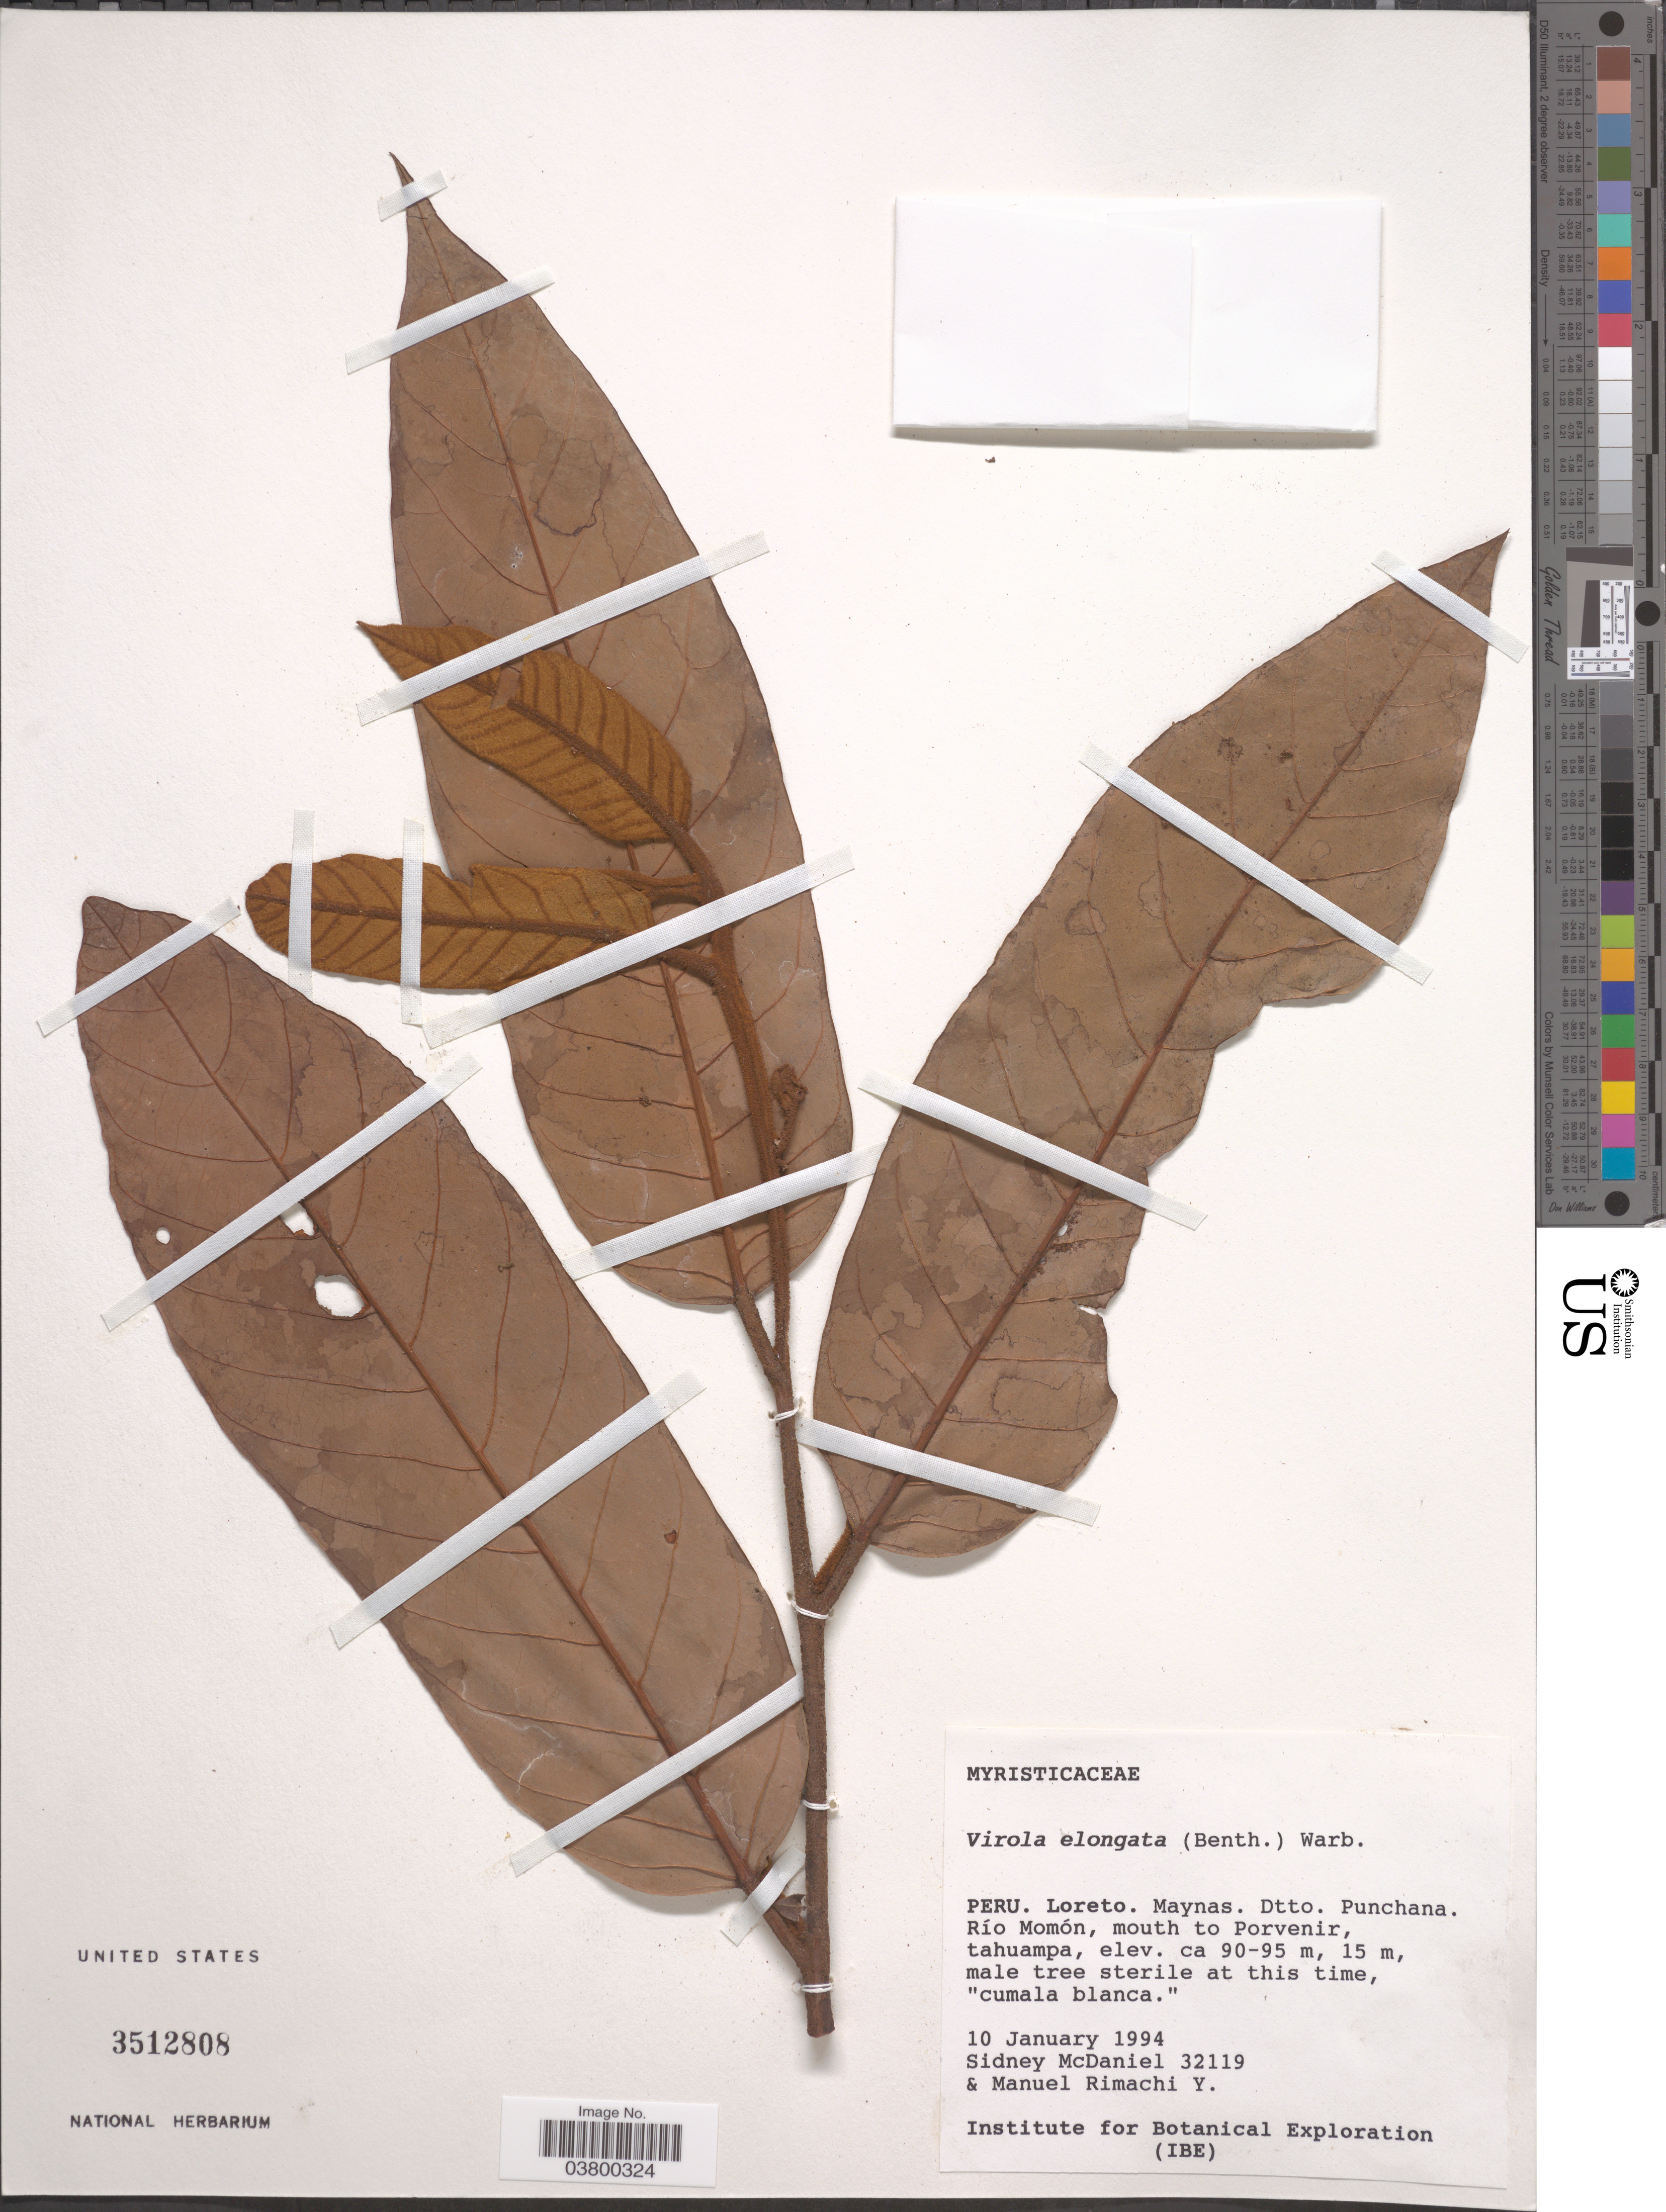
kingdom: Plantae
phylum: Tracheophyta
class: Magnoliopsida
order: Magnoliales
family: Myristicaceae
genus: Virola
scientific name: Virola elongata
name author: (Benth.) Warb.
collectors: S. McDaniel & M. Rimachi Y.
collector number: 32119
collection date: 1994-01-10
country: Peru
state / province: Loreto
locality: Maynas. Dtto. Punchana. Río Momón, mouth to Porvenir, tahuampa.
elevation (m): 90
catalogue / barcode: US 3512808